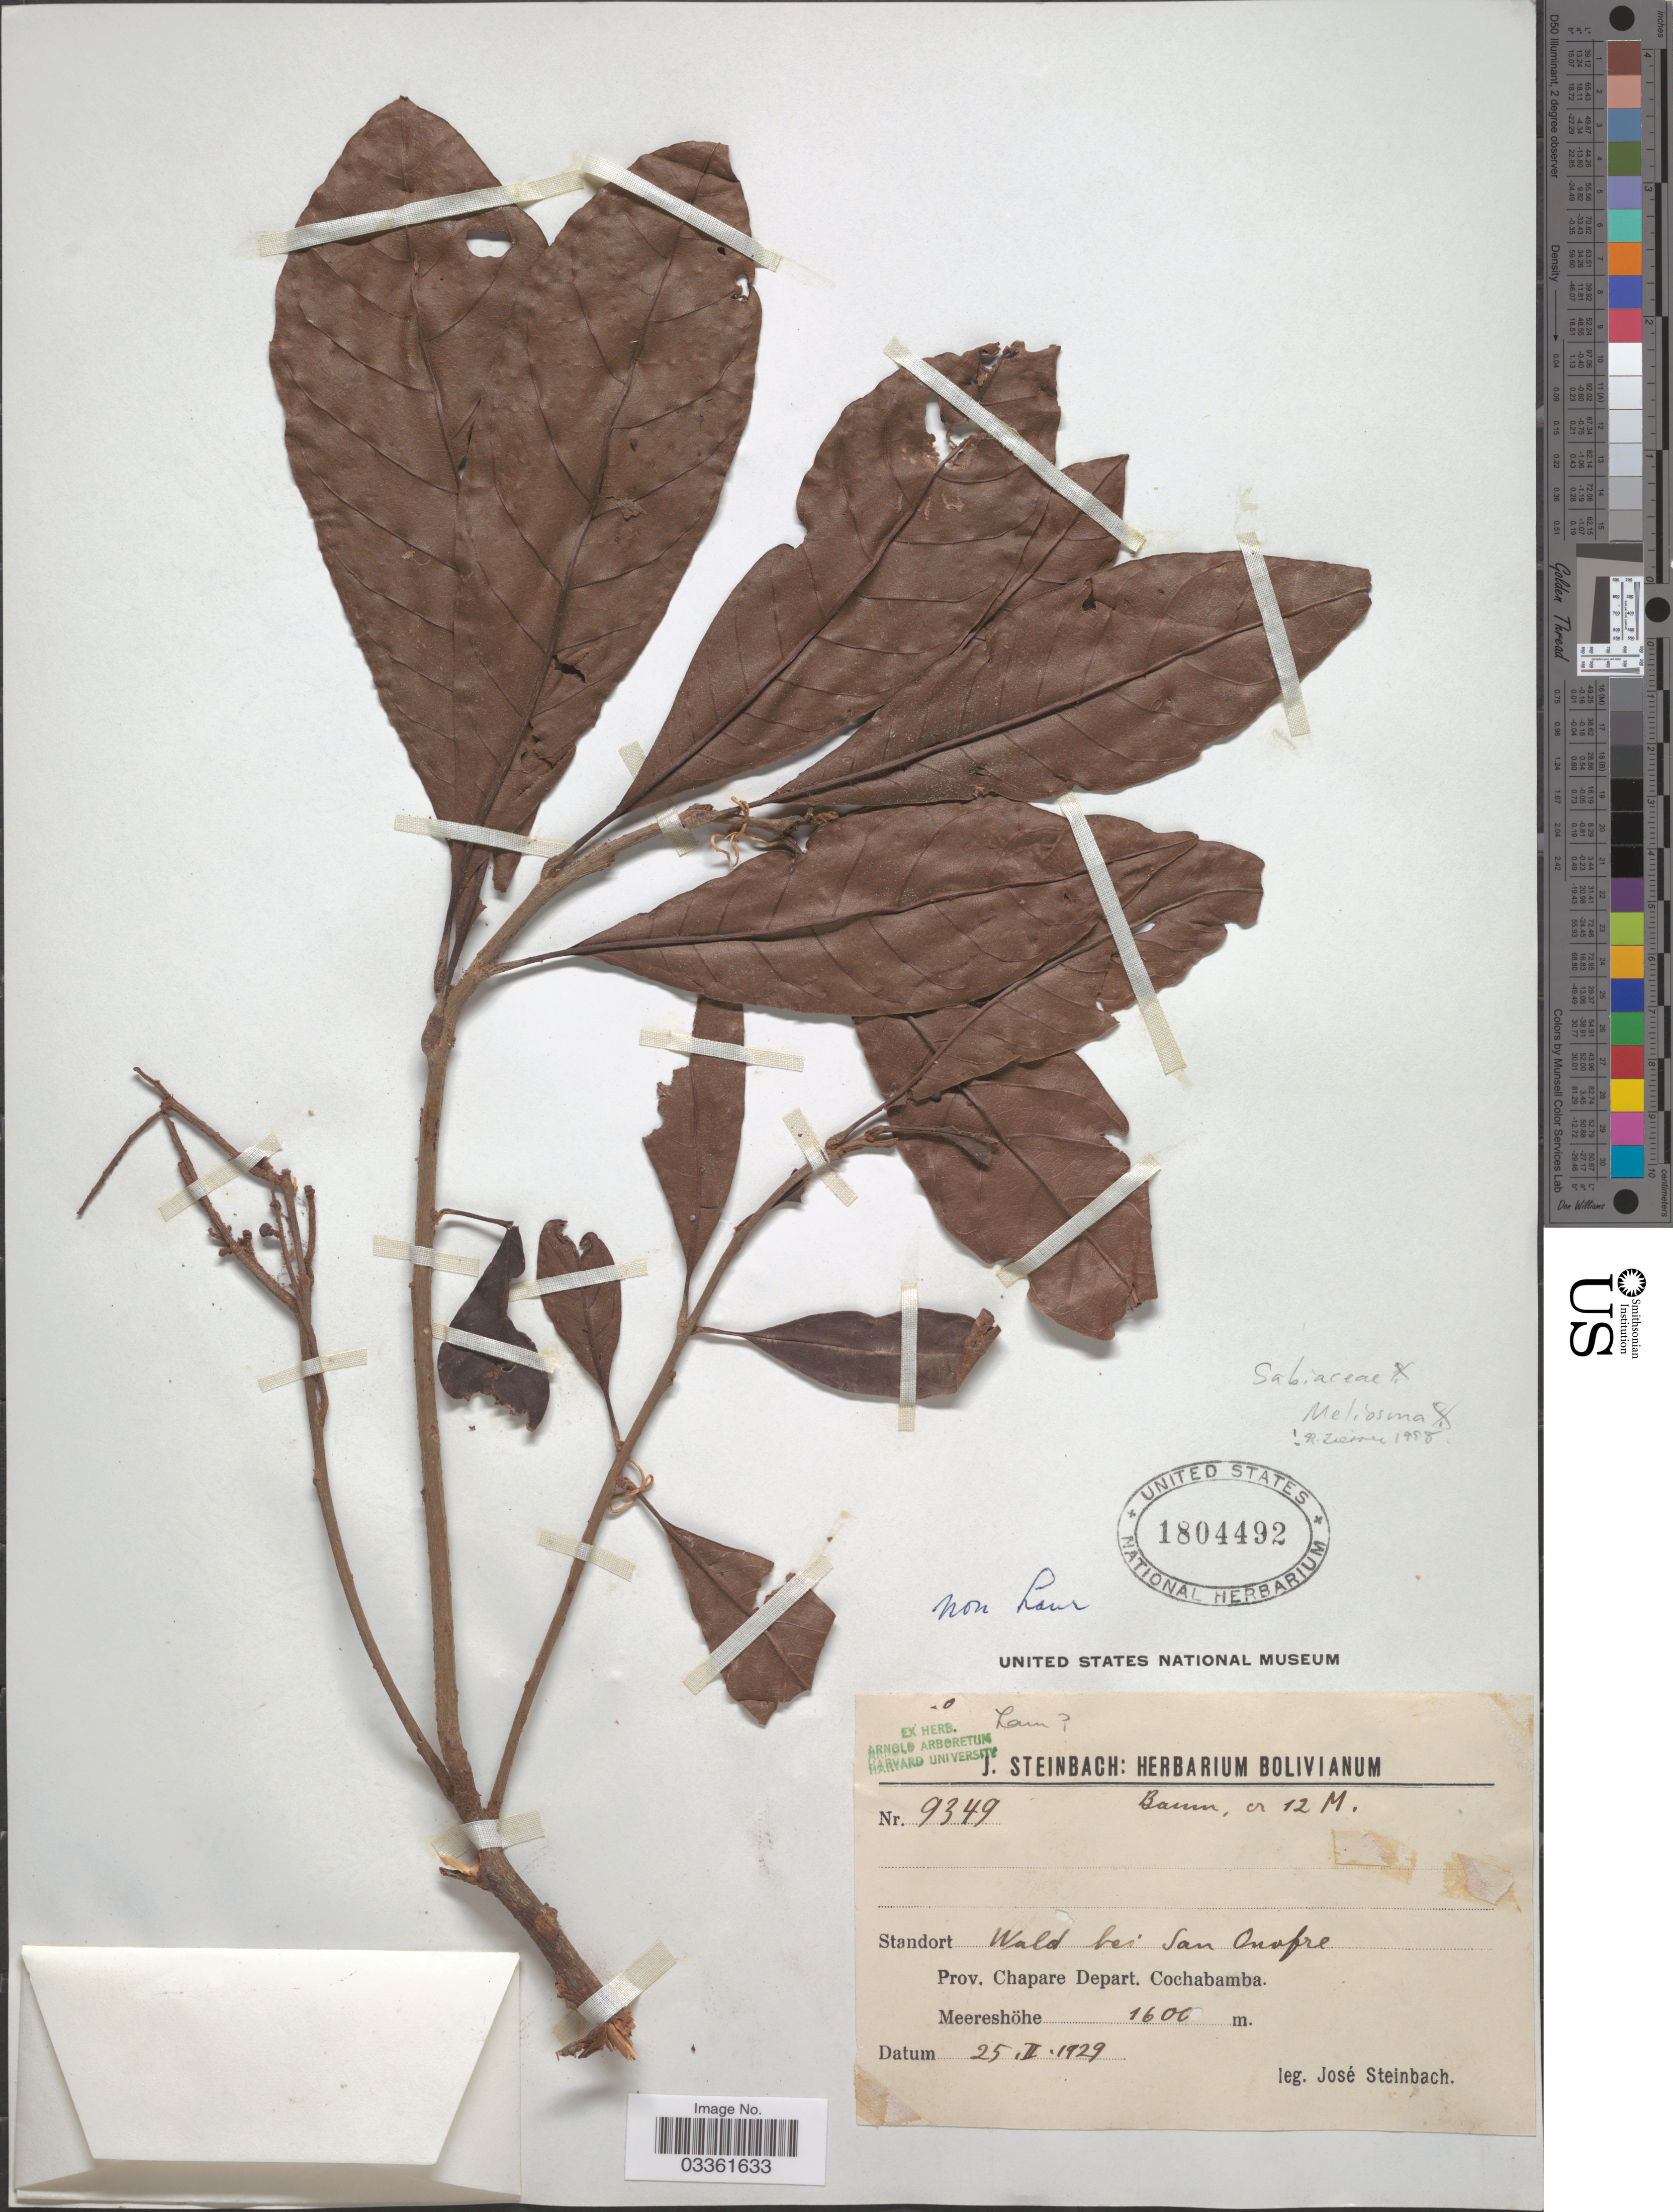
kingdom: Plantae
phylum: Tracheophyta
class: Magnoliopsida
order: Proteales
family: Sabiaceae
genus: Meliosma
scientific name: Meliosma sp.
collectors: J. Steinbach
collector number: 9349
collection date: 1929-02-25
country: Bolivia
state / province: Cochabamba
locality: Standort Wald bei San Onofre. Prov. Chapare Depart. Cochabamba.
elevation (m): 1600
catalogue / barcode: US 1804492